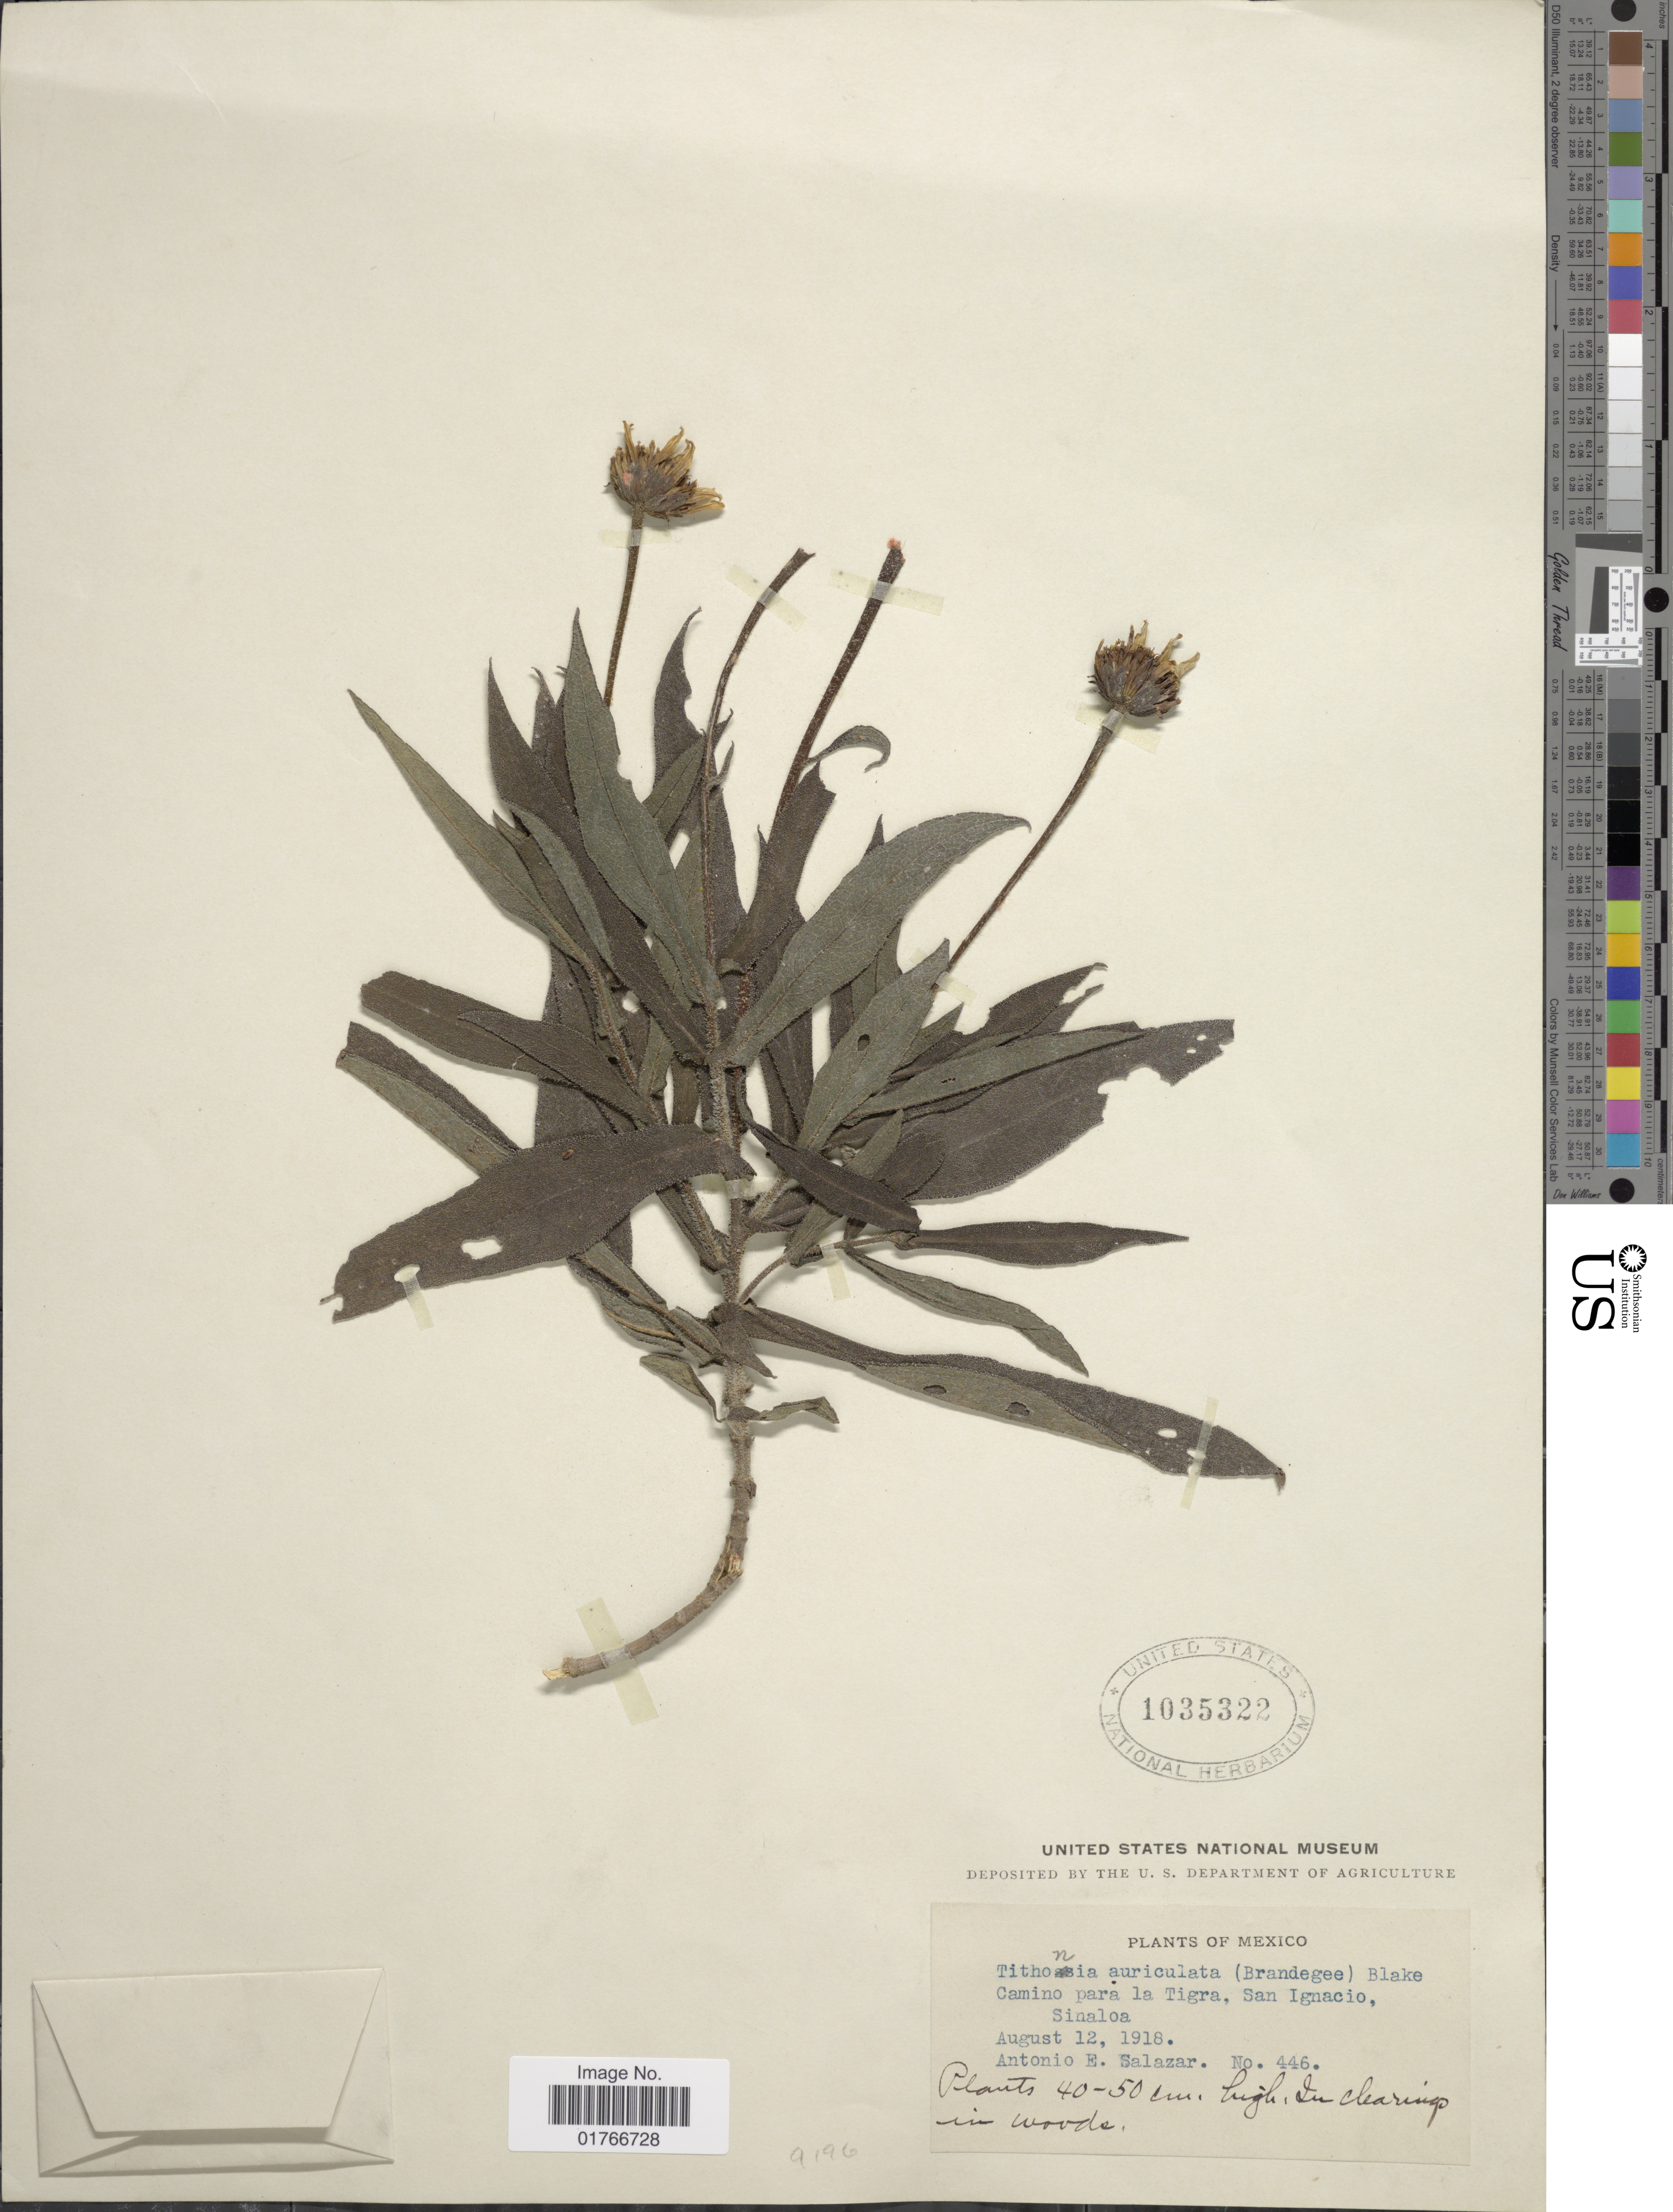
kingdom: Plantae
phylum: Tracheophyta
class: Magnoliopsida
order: Asterales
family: Asteraceae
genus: Tithonia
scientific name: Tithonia auriculata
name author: (Brandegee) S.F. Blake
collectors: A. E. Salazar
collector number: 446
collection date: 1918-08-12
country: Mexico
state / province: Sinaloa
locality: Camino para la Tigra, San Ignacio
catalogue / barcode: US 1035322